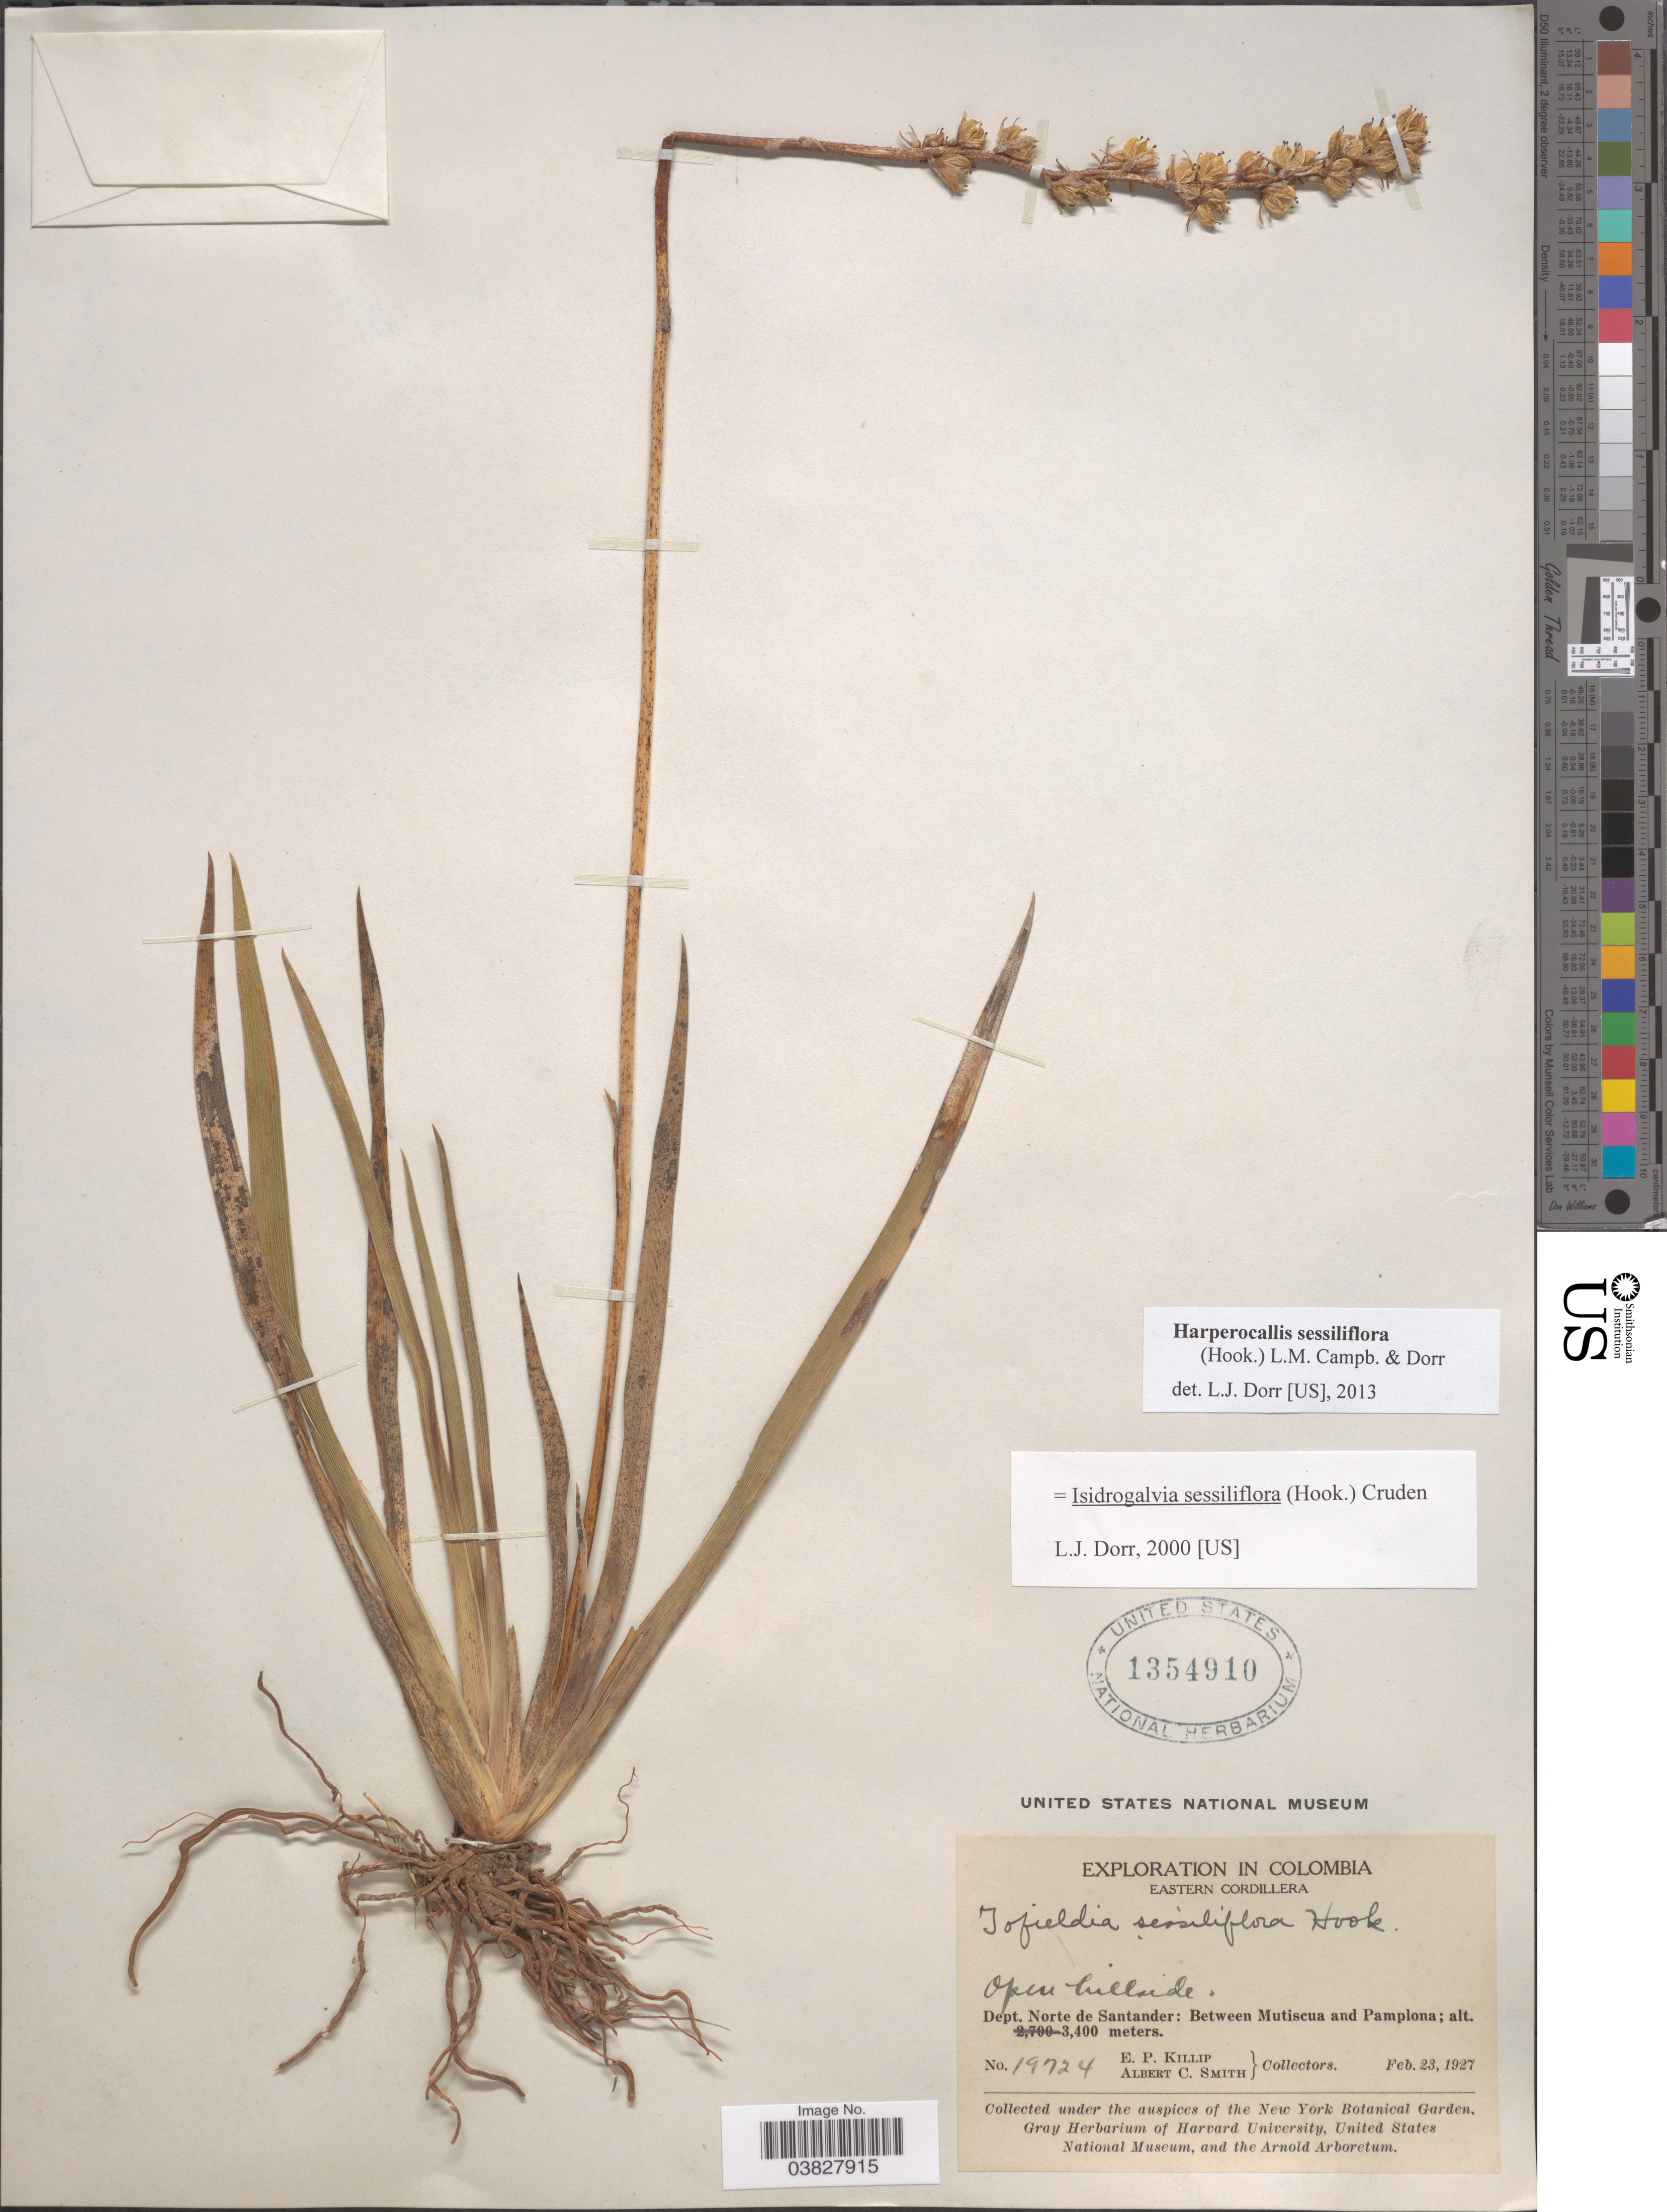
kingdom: Plantae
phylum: Tracheophyta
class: Liliopsida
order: Alismatales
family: Tofieldiaceae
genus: Harperocallis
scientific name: Harperocallis sessiliflora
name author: (Hook.) L.M. Campb. & Dorr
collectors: E. P. Killip & A. C. Smith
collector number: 19724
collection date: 1927-02-23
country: Colombia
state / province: Norte de Santander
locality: Eastern Cordillera. Open hillside. Dept. Norte de Santander: Between Mutiscua and Pamplona.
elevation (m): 3400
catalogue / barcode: US 1354910